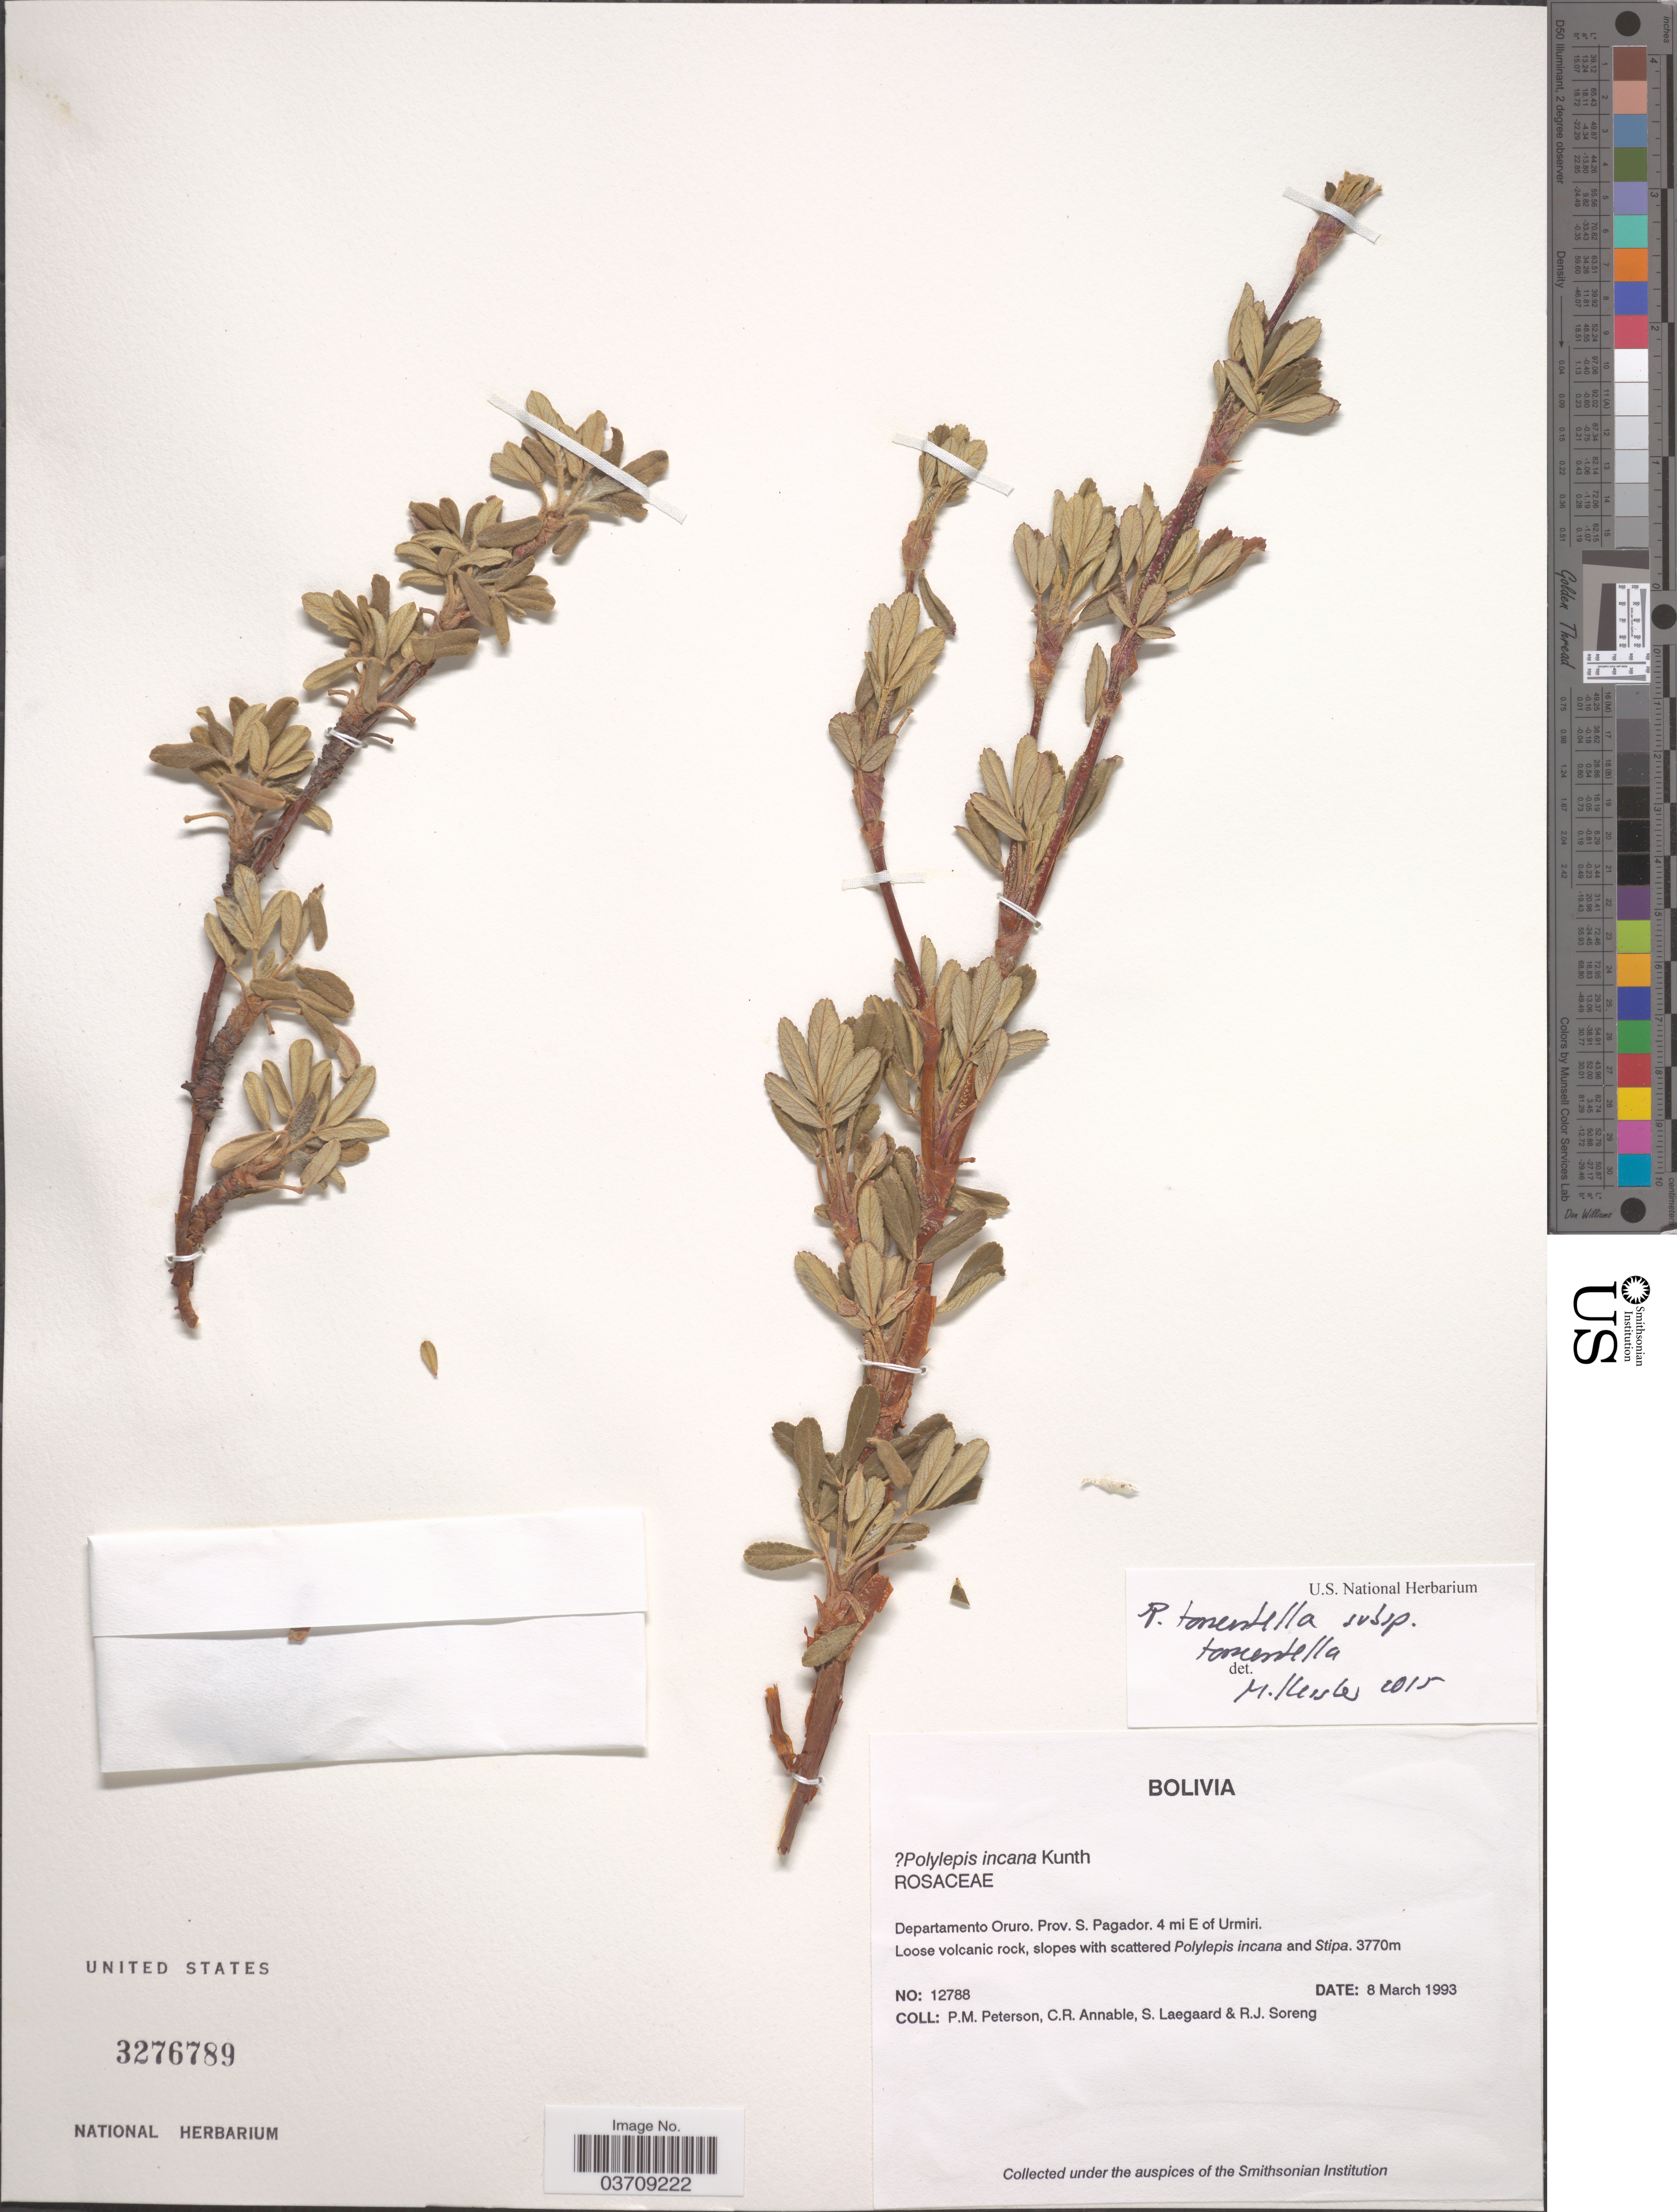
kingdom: Plantae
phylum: Tracheophyta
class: Magnoliopsida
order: Rosales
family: Rosaceae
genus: Polylepis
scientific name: Polylepis tomentella subsp. tomentella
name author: Wedd.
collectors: P. M. Peterson, C. R. Annable, S. Lægaard & R. J. Soreng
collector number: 12788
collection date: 1993-03-08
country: Bolivia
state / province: Oruro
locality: Departamento Oruro. Prov. S. Pagador. 4 mi E of Urmiri.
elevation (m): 3770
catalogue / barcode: US 3276789